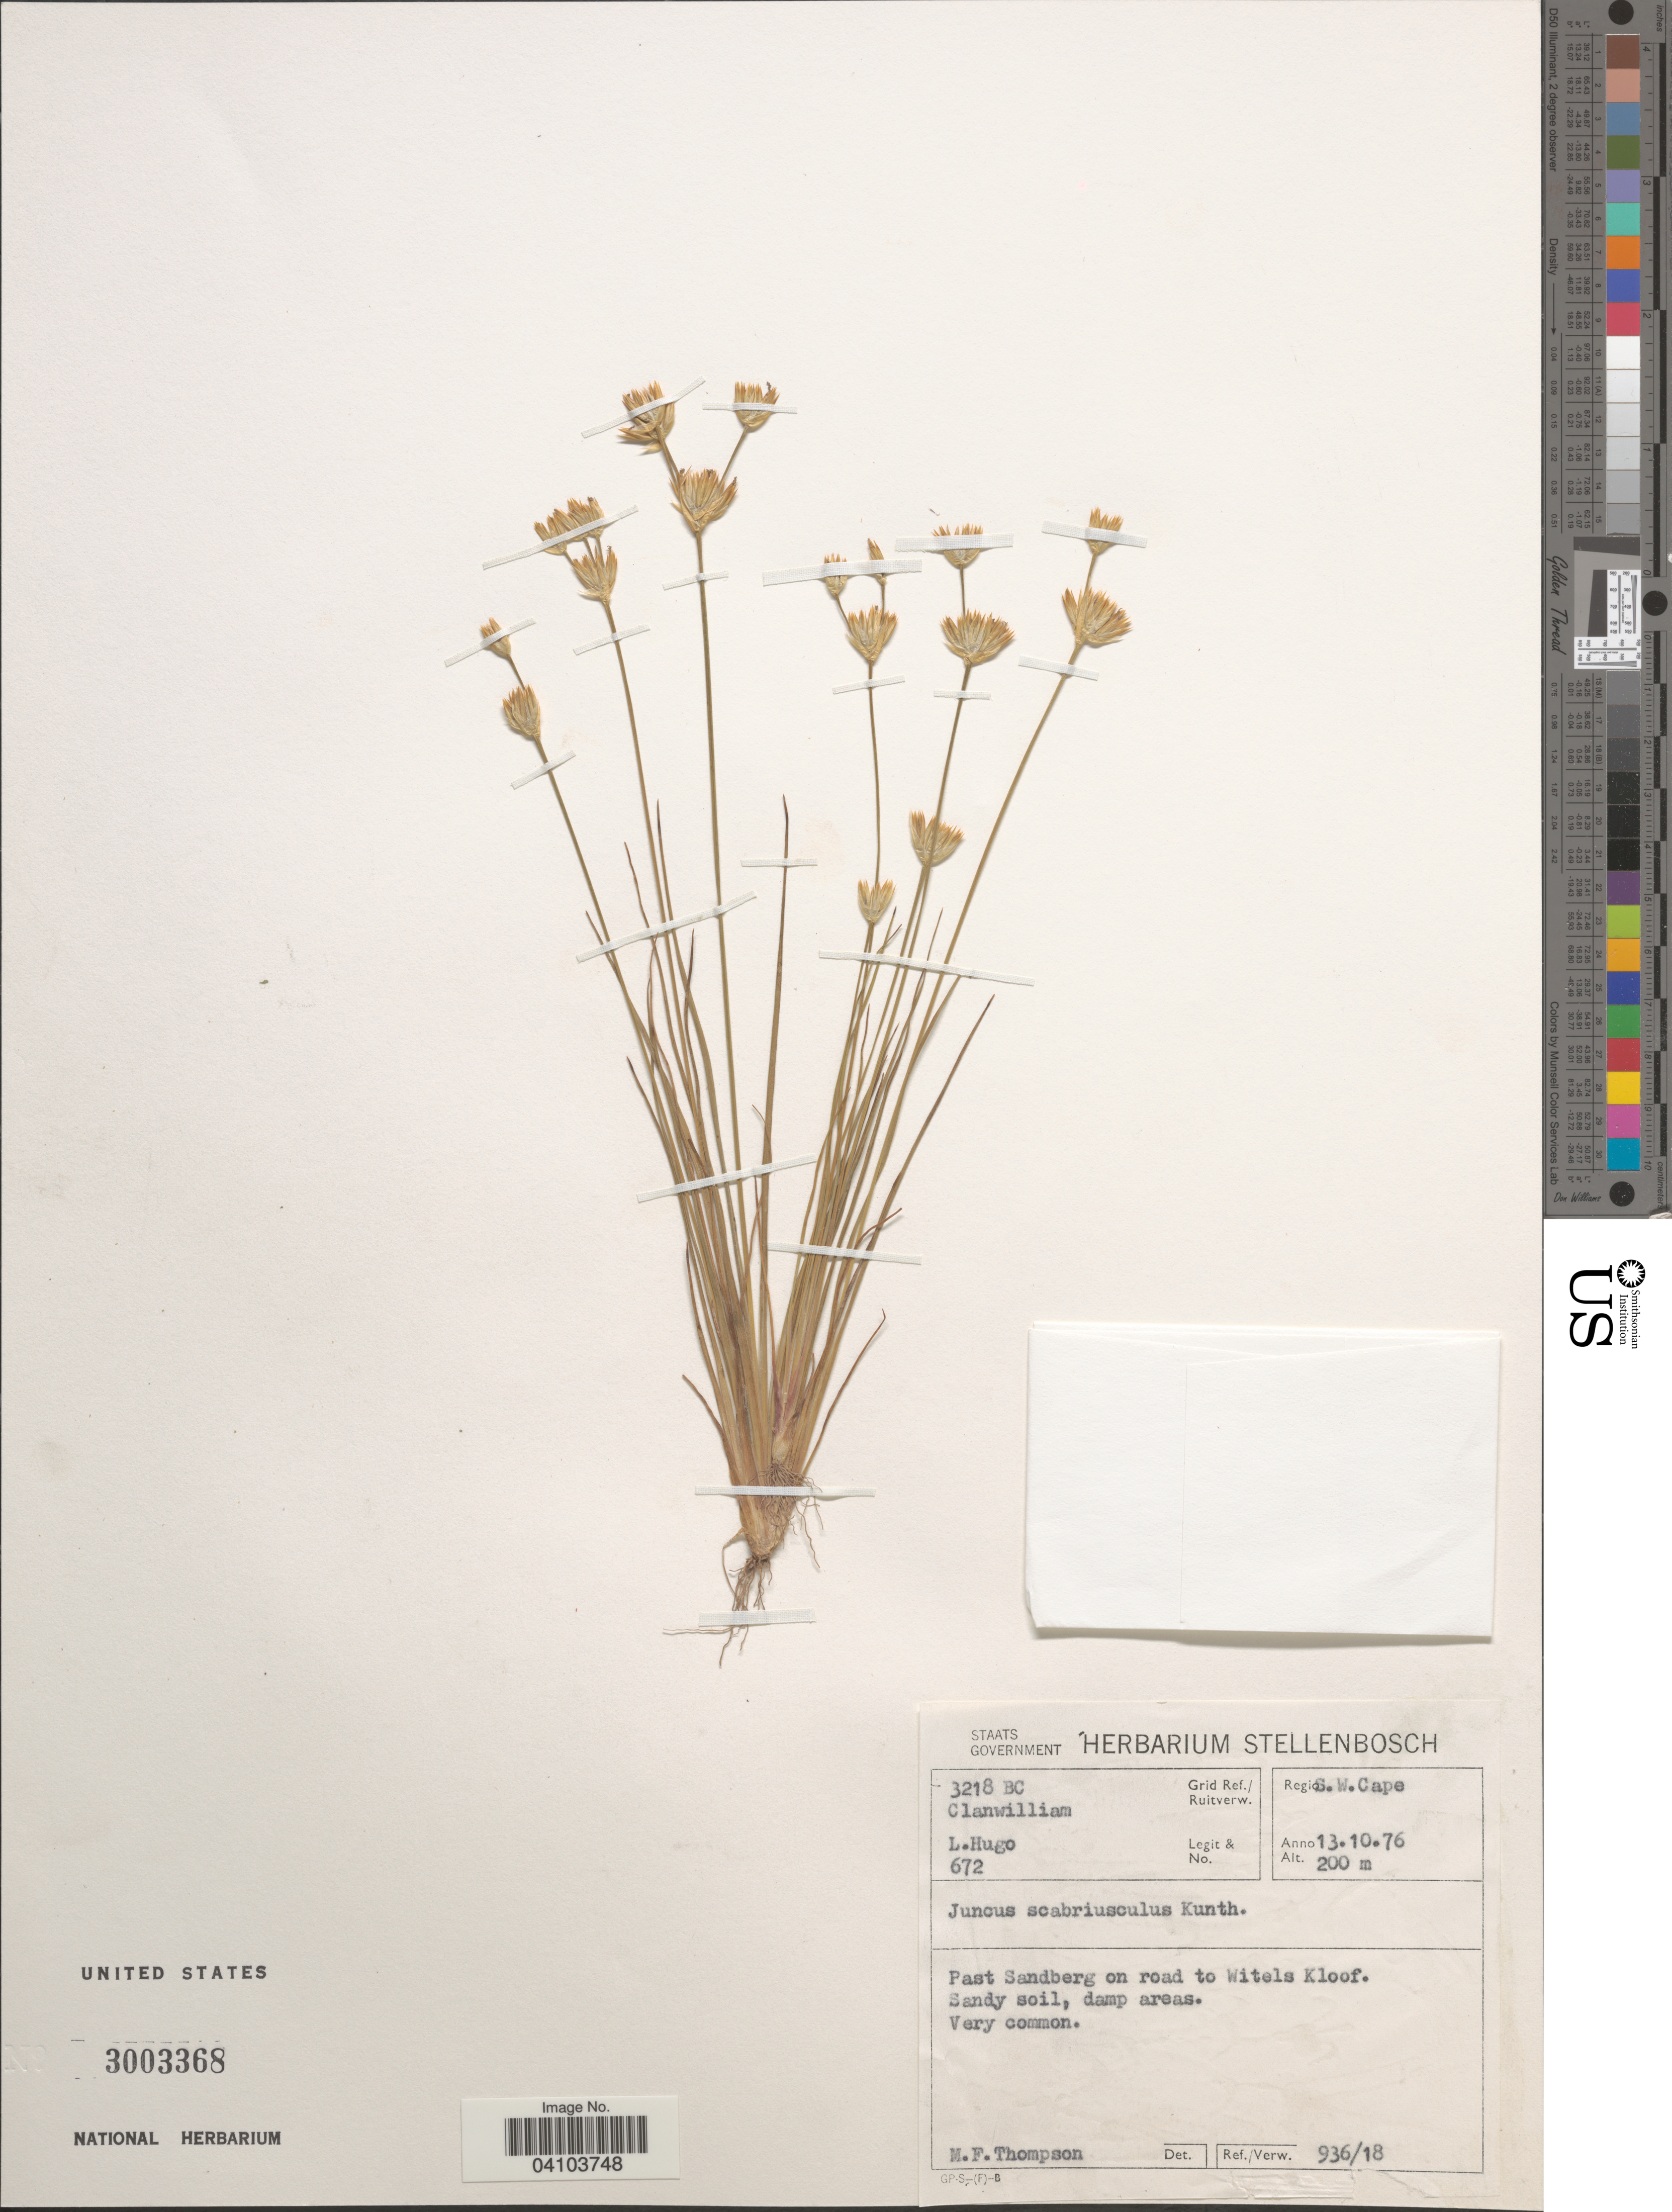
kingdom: Plantae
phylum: Tracheophyta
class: Liliopsida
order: Poales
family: Juncaceae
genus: Juncus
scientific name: Juncus scabriusculus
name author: Kunth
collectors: L. Hugo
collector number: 672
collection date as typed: Transcribed d/m/y: 13/10/76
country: South Africa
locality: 3218 BC Clanwilliam Grid Ref./Ruitverw. Regio S.W. Cape. Past Sandberg on road to Witels Kloof.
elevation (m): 200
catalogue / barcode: US 3003368